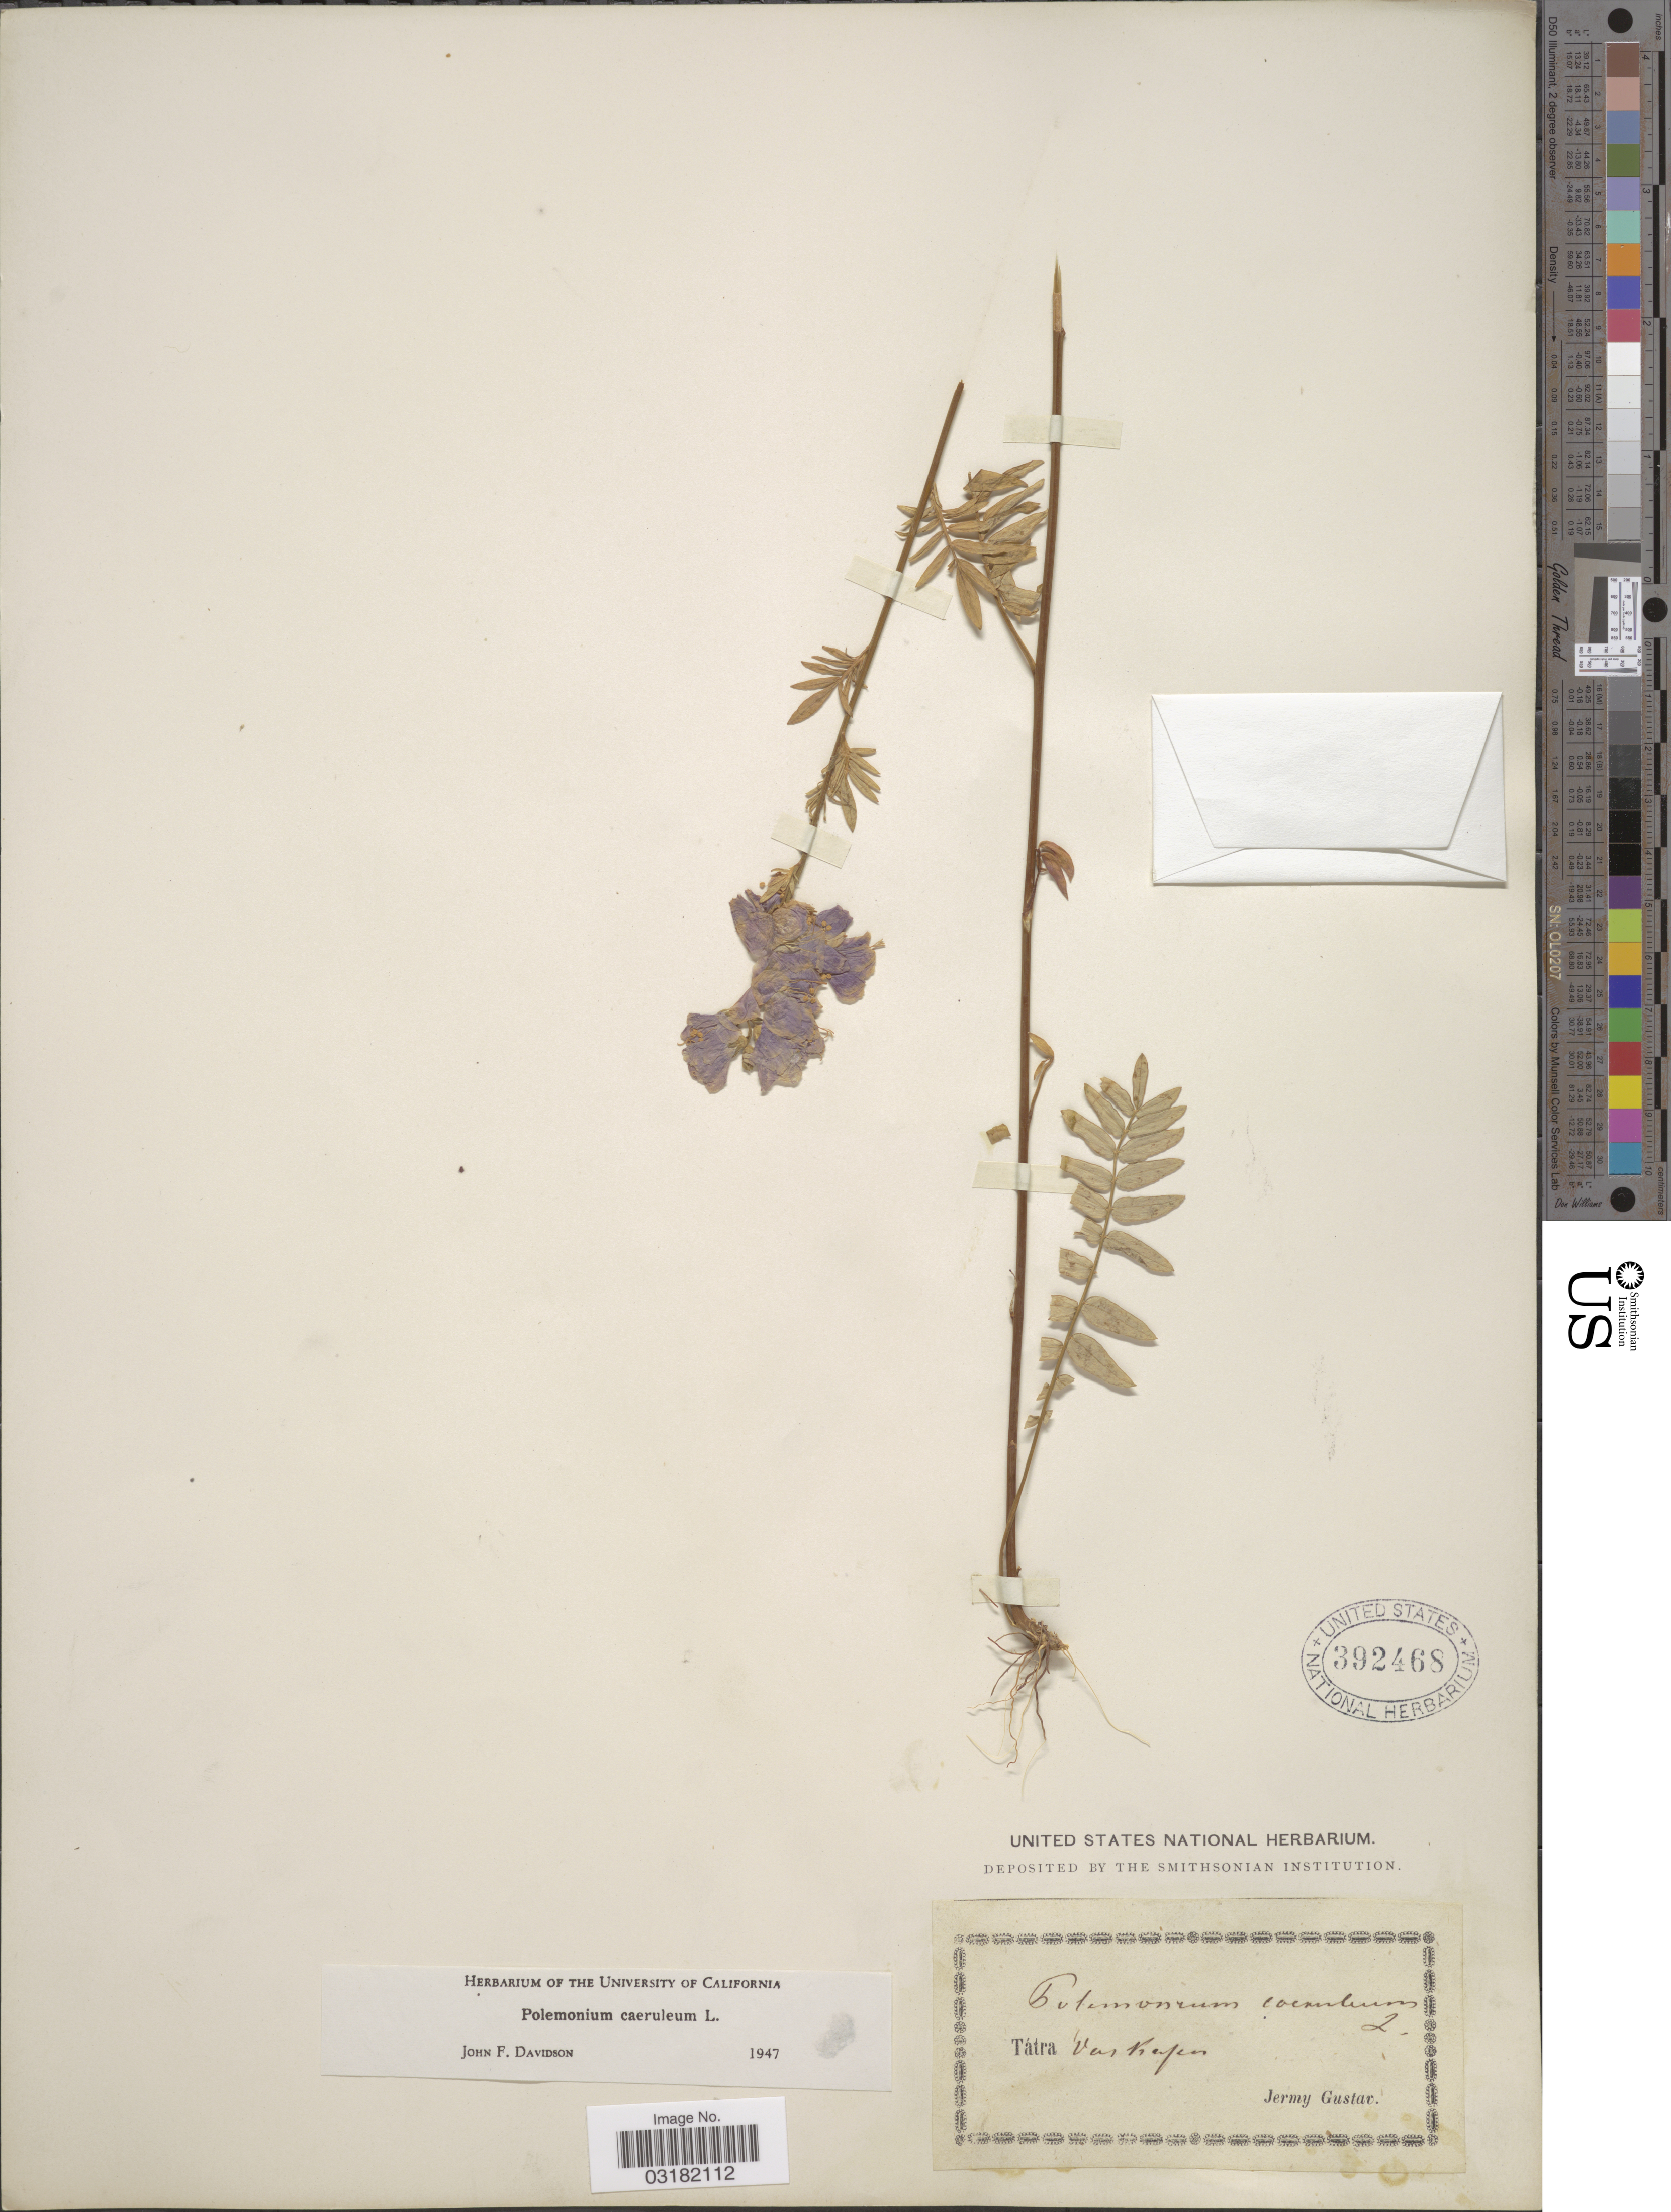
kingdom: Plantae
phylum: Tracheophyta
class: Magnoliopsida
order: Ericales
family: Polemoniaceae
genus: Polemonium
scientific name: Polemonium caeruleum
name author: L.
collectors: J. Gustav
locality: Tátra van Kapen [interpreted].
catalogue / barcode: US 392468